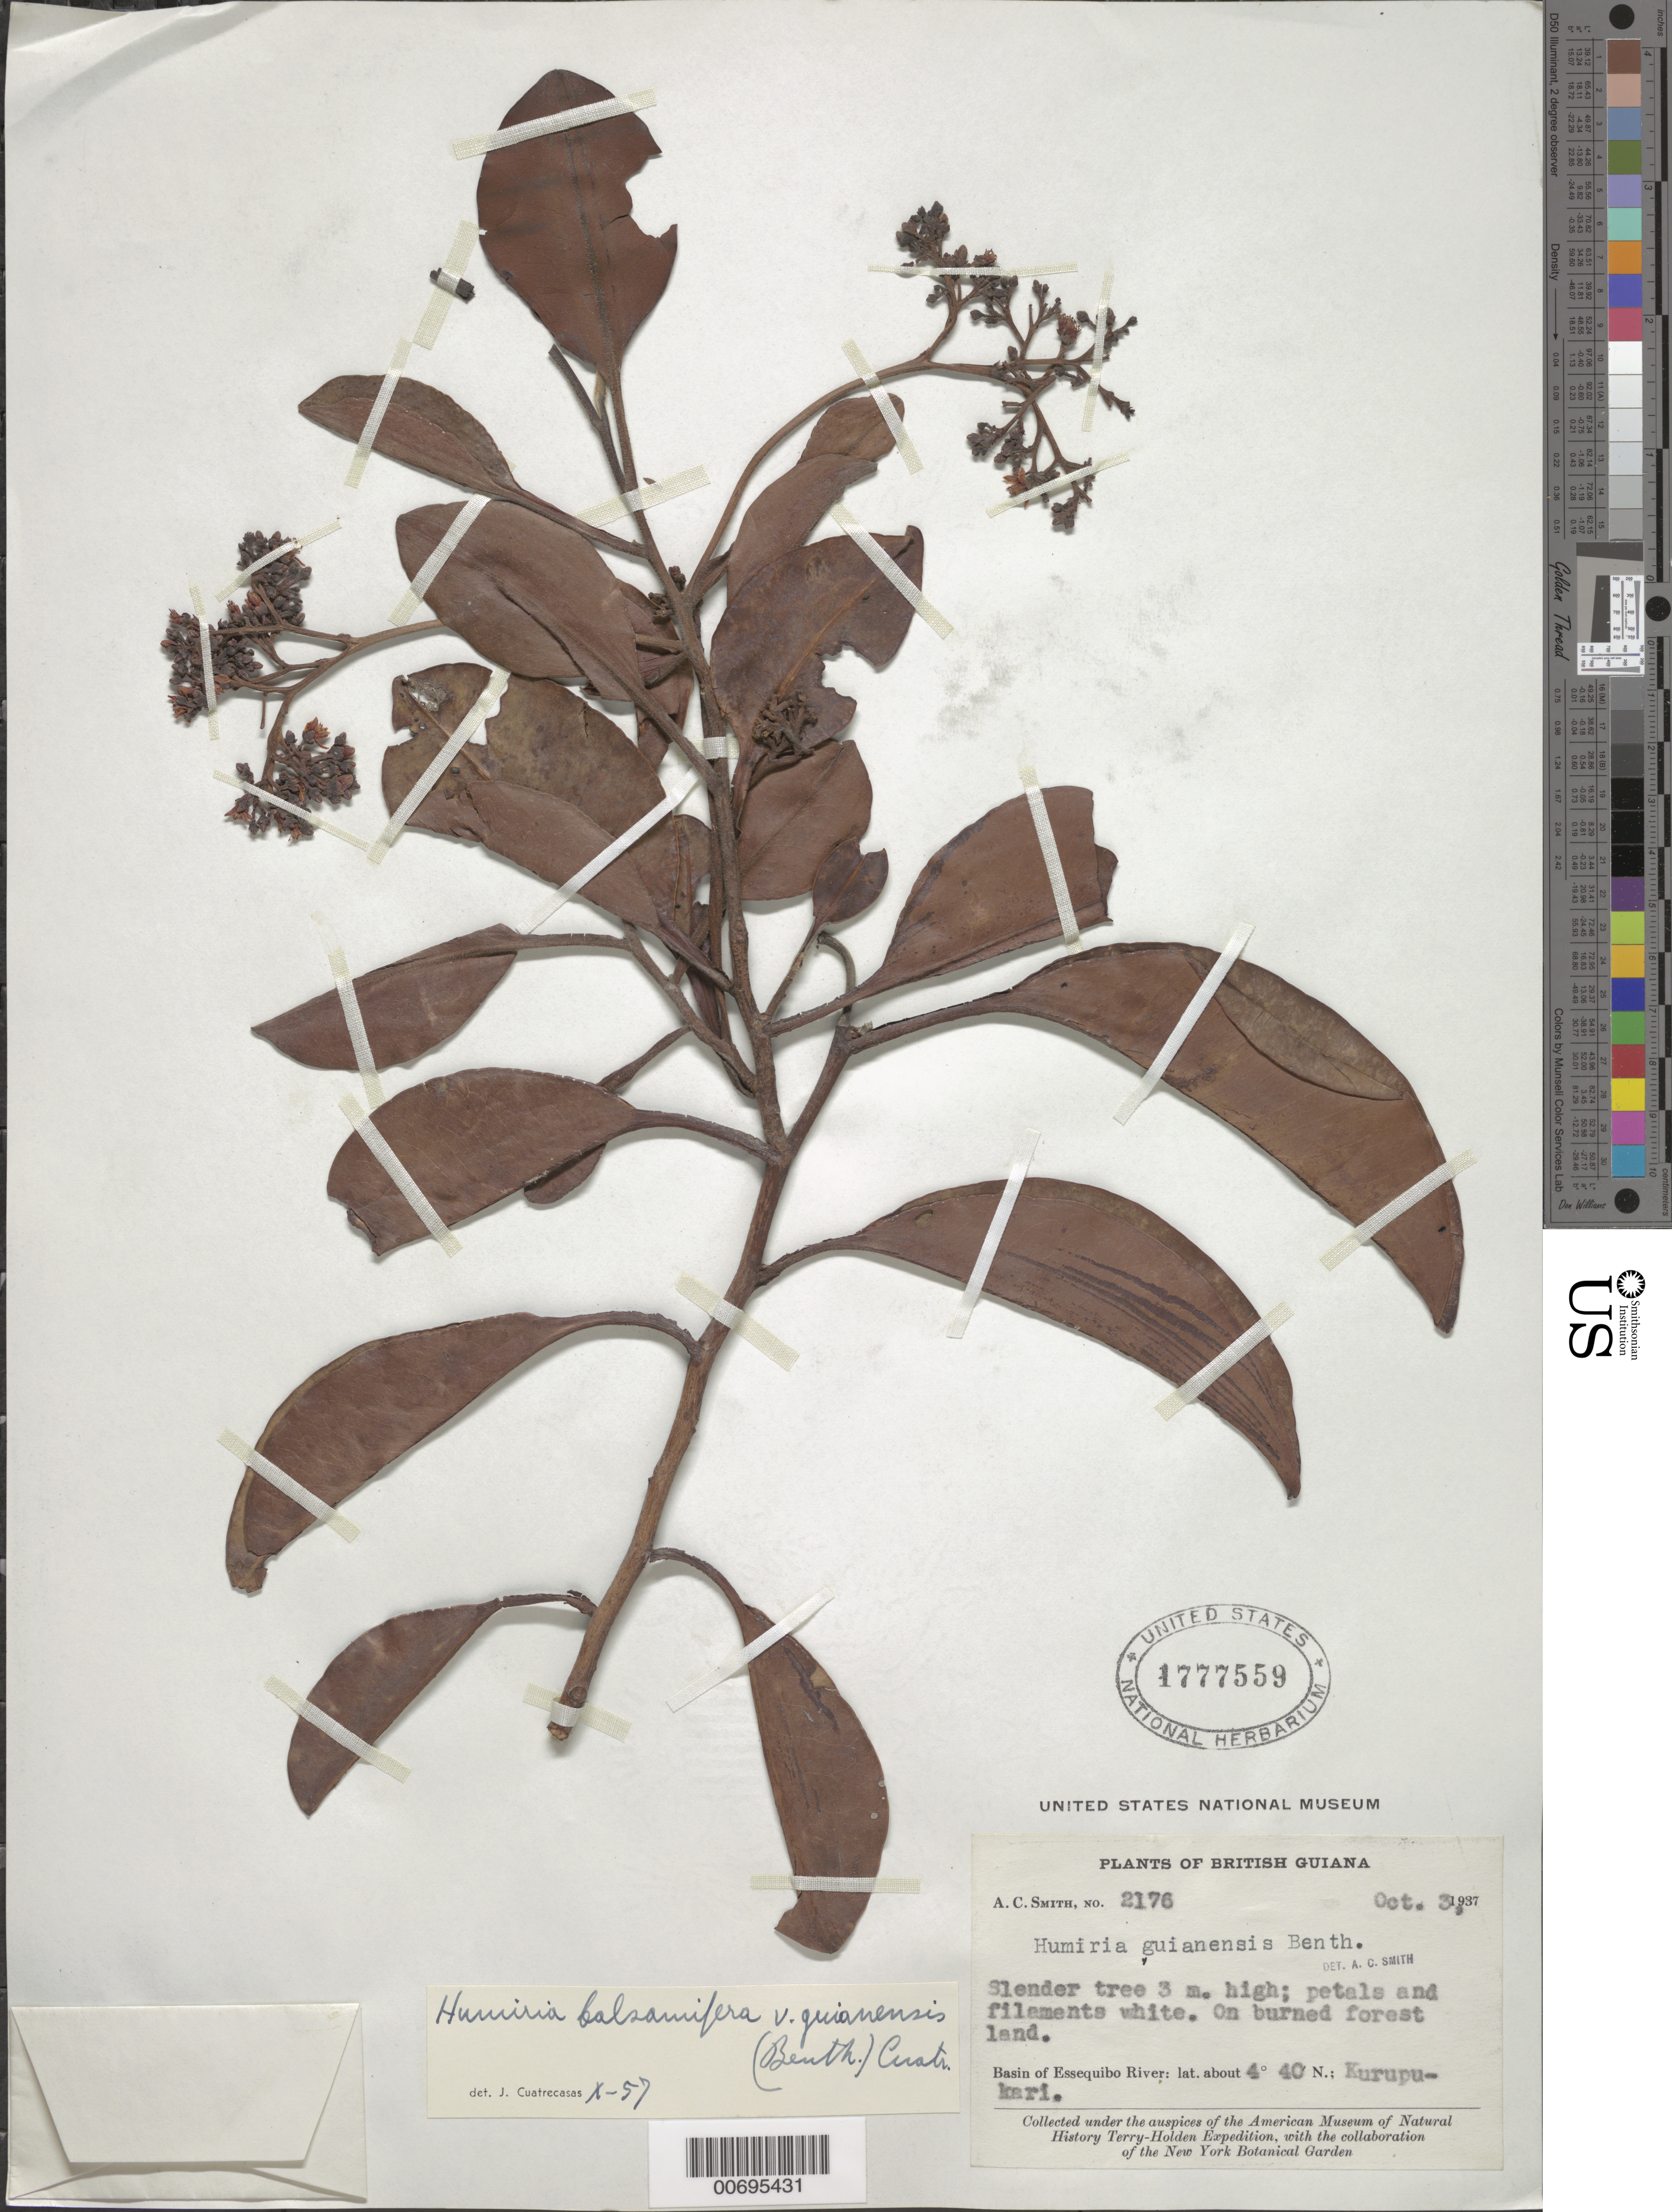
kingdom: Plantae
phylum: Tracheophyta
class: Magnoliopsida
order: Malpighiales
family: Humiriaceae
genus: Humiria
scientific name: Humiria balsamifera var. guianensis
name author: (Benth.) Cuatrec.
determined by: Cuatrecasas, J.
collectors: A. C. Smith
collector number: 2176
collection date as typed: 3-Oct-37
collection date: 1937-10-03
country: Guyana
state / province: Potaro-Siparuni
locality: Kurupukari, Essequibo River basin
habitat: Burned forest land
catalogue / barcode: US 1777559